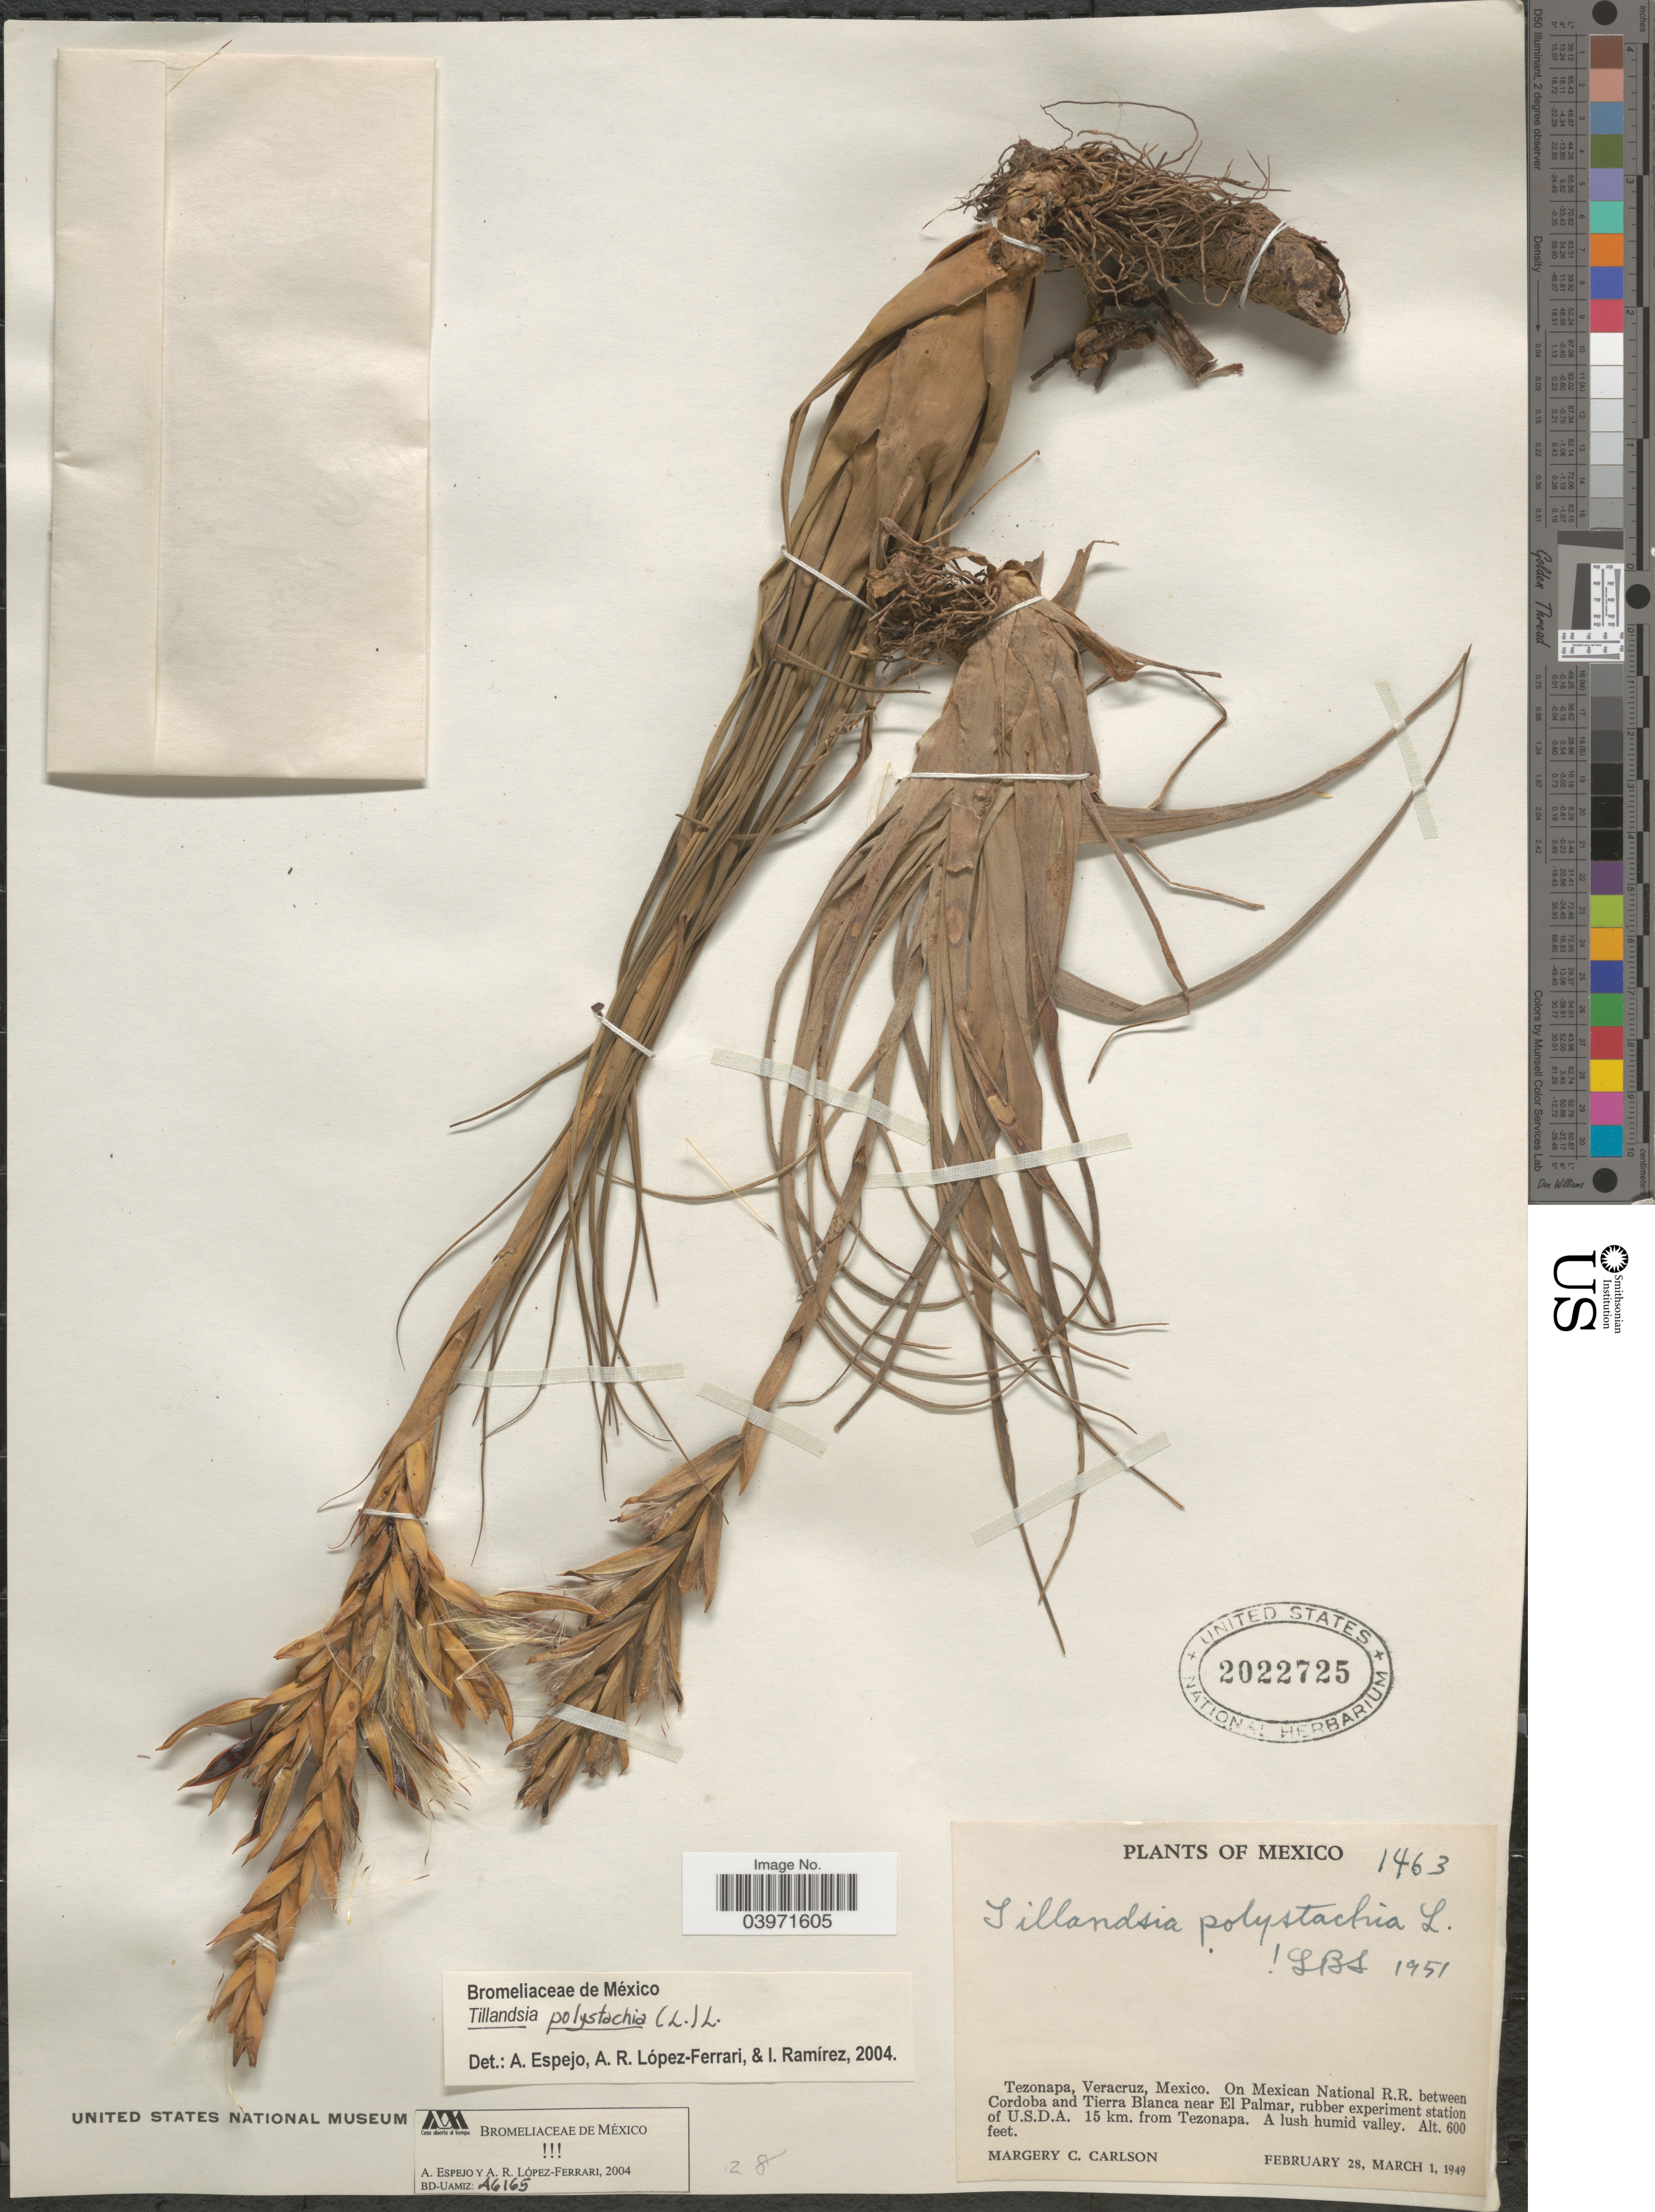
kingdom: Plantae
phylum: Tracheophyta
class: Liliopsida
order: Poales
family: Bromeliaceae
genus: Tillandsia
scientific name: Tillandsia polystachia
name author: (L.) L.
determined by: Espejo, Adolfo; López Ferrari, Ana R.; Ramírez M., Ivon M.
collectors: M. C. Carlson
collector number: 1463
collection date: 1949-02-28/1949-03-01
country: Mexico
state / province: Veracruz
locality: Tezonapa, Veracruz. On Mexican National R.R. between Cordoba and Tierra Blanca near El Palmar, rubber experiment station of U.S.D.A. 15 km. from Tezonapa.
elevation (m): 183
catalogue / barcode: US 2022725